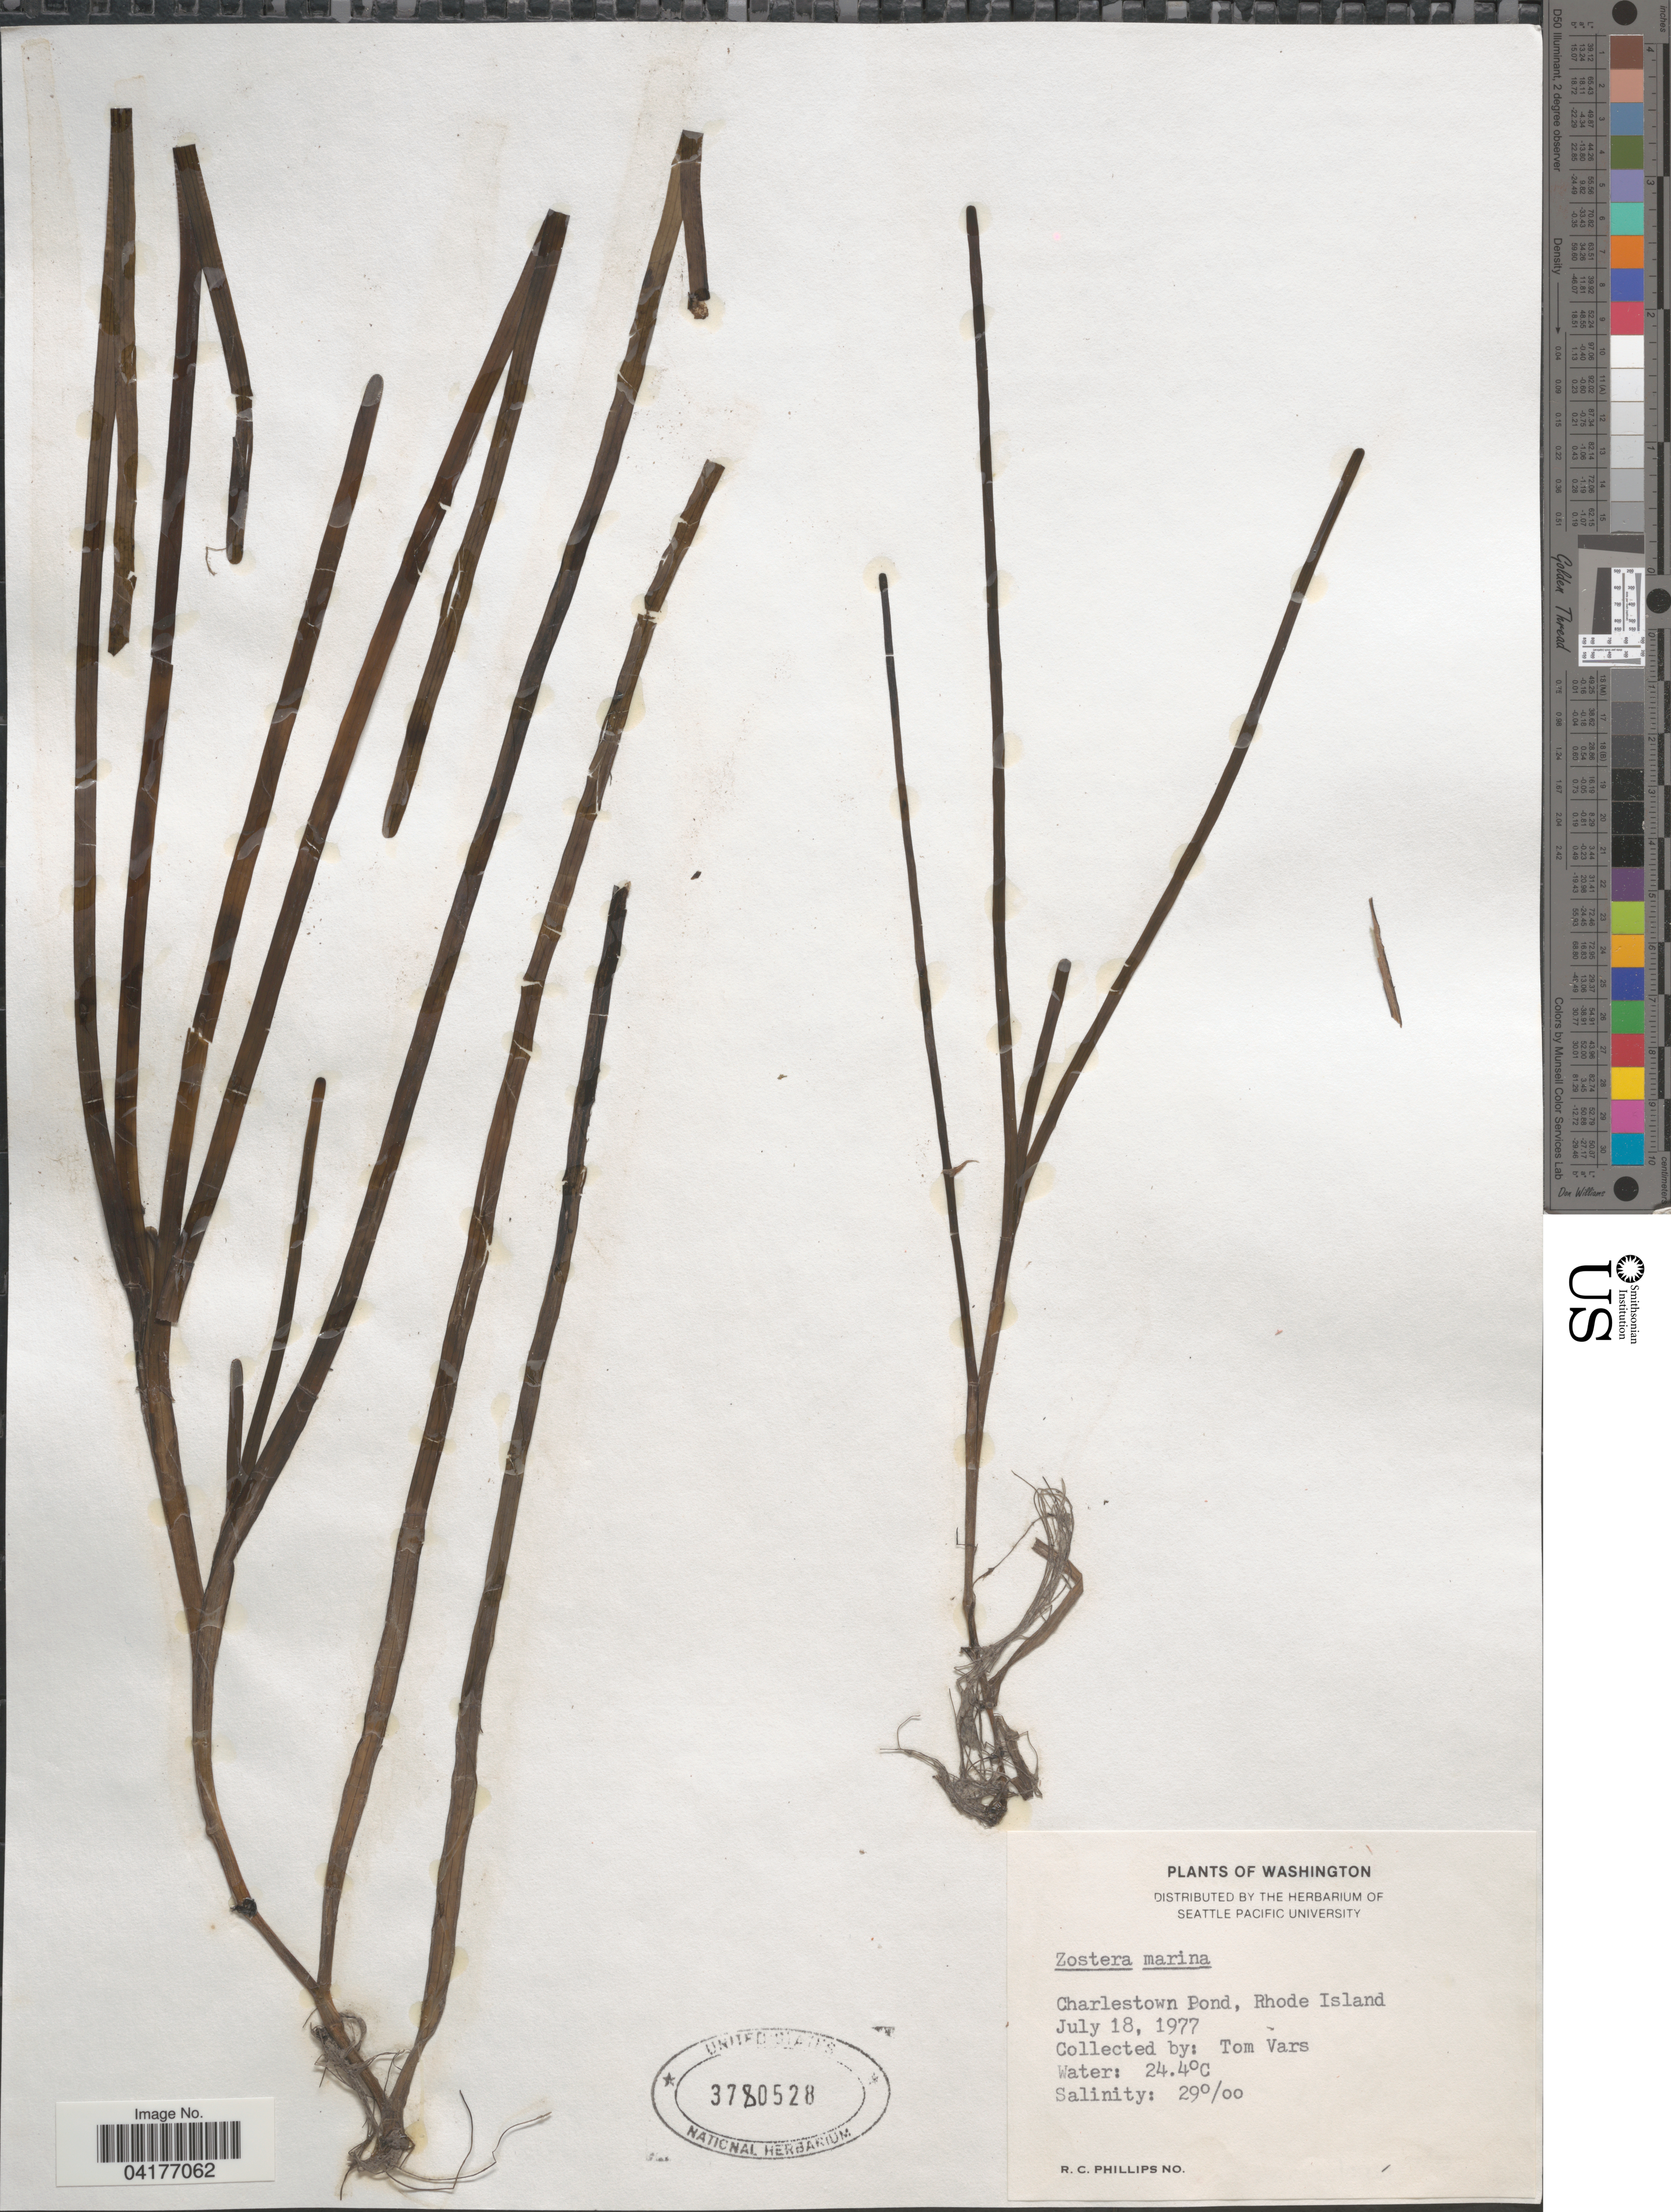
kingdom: Plantae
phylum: Tracheophyta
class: Liliopsida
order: Alismatales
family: Zosteraceae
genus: Zostera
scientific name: Zostera marina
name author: L.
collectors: T. Vars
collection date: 1977-07-18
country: United States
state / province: Rhode Island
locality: Charlestown Pond.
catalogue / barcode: US 3780528